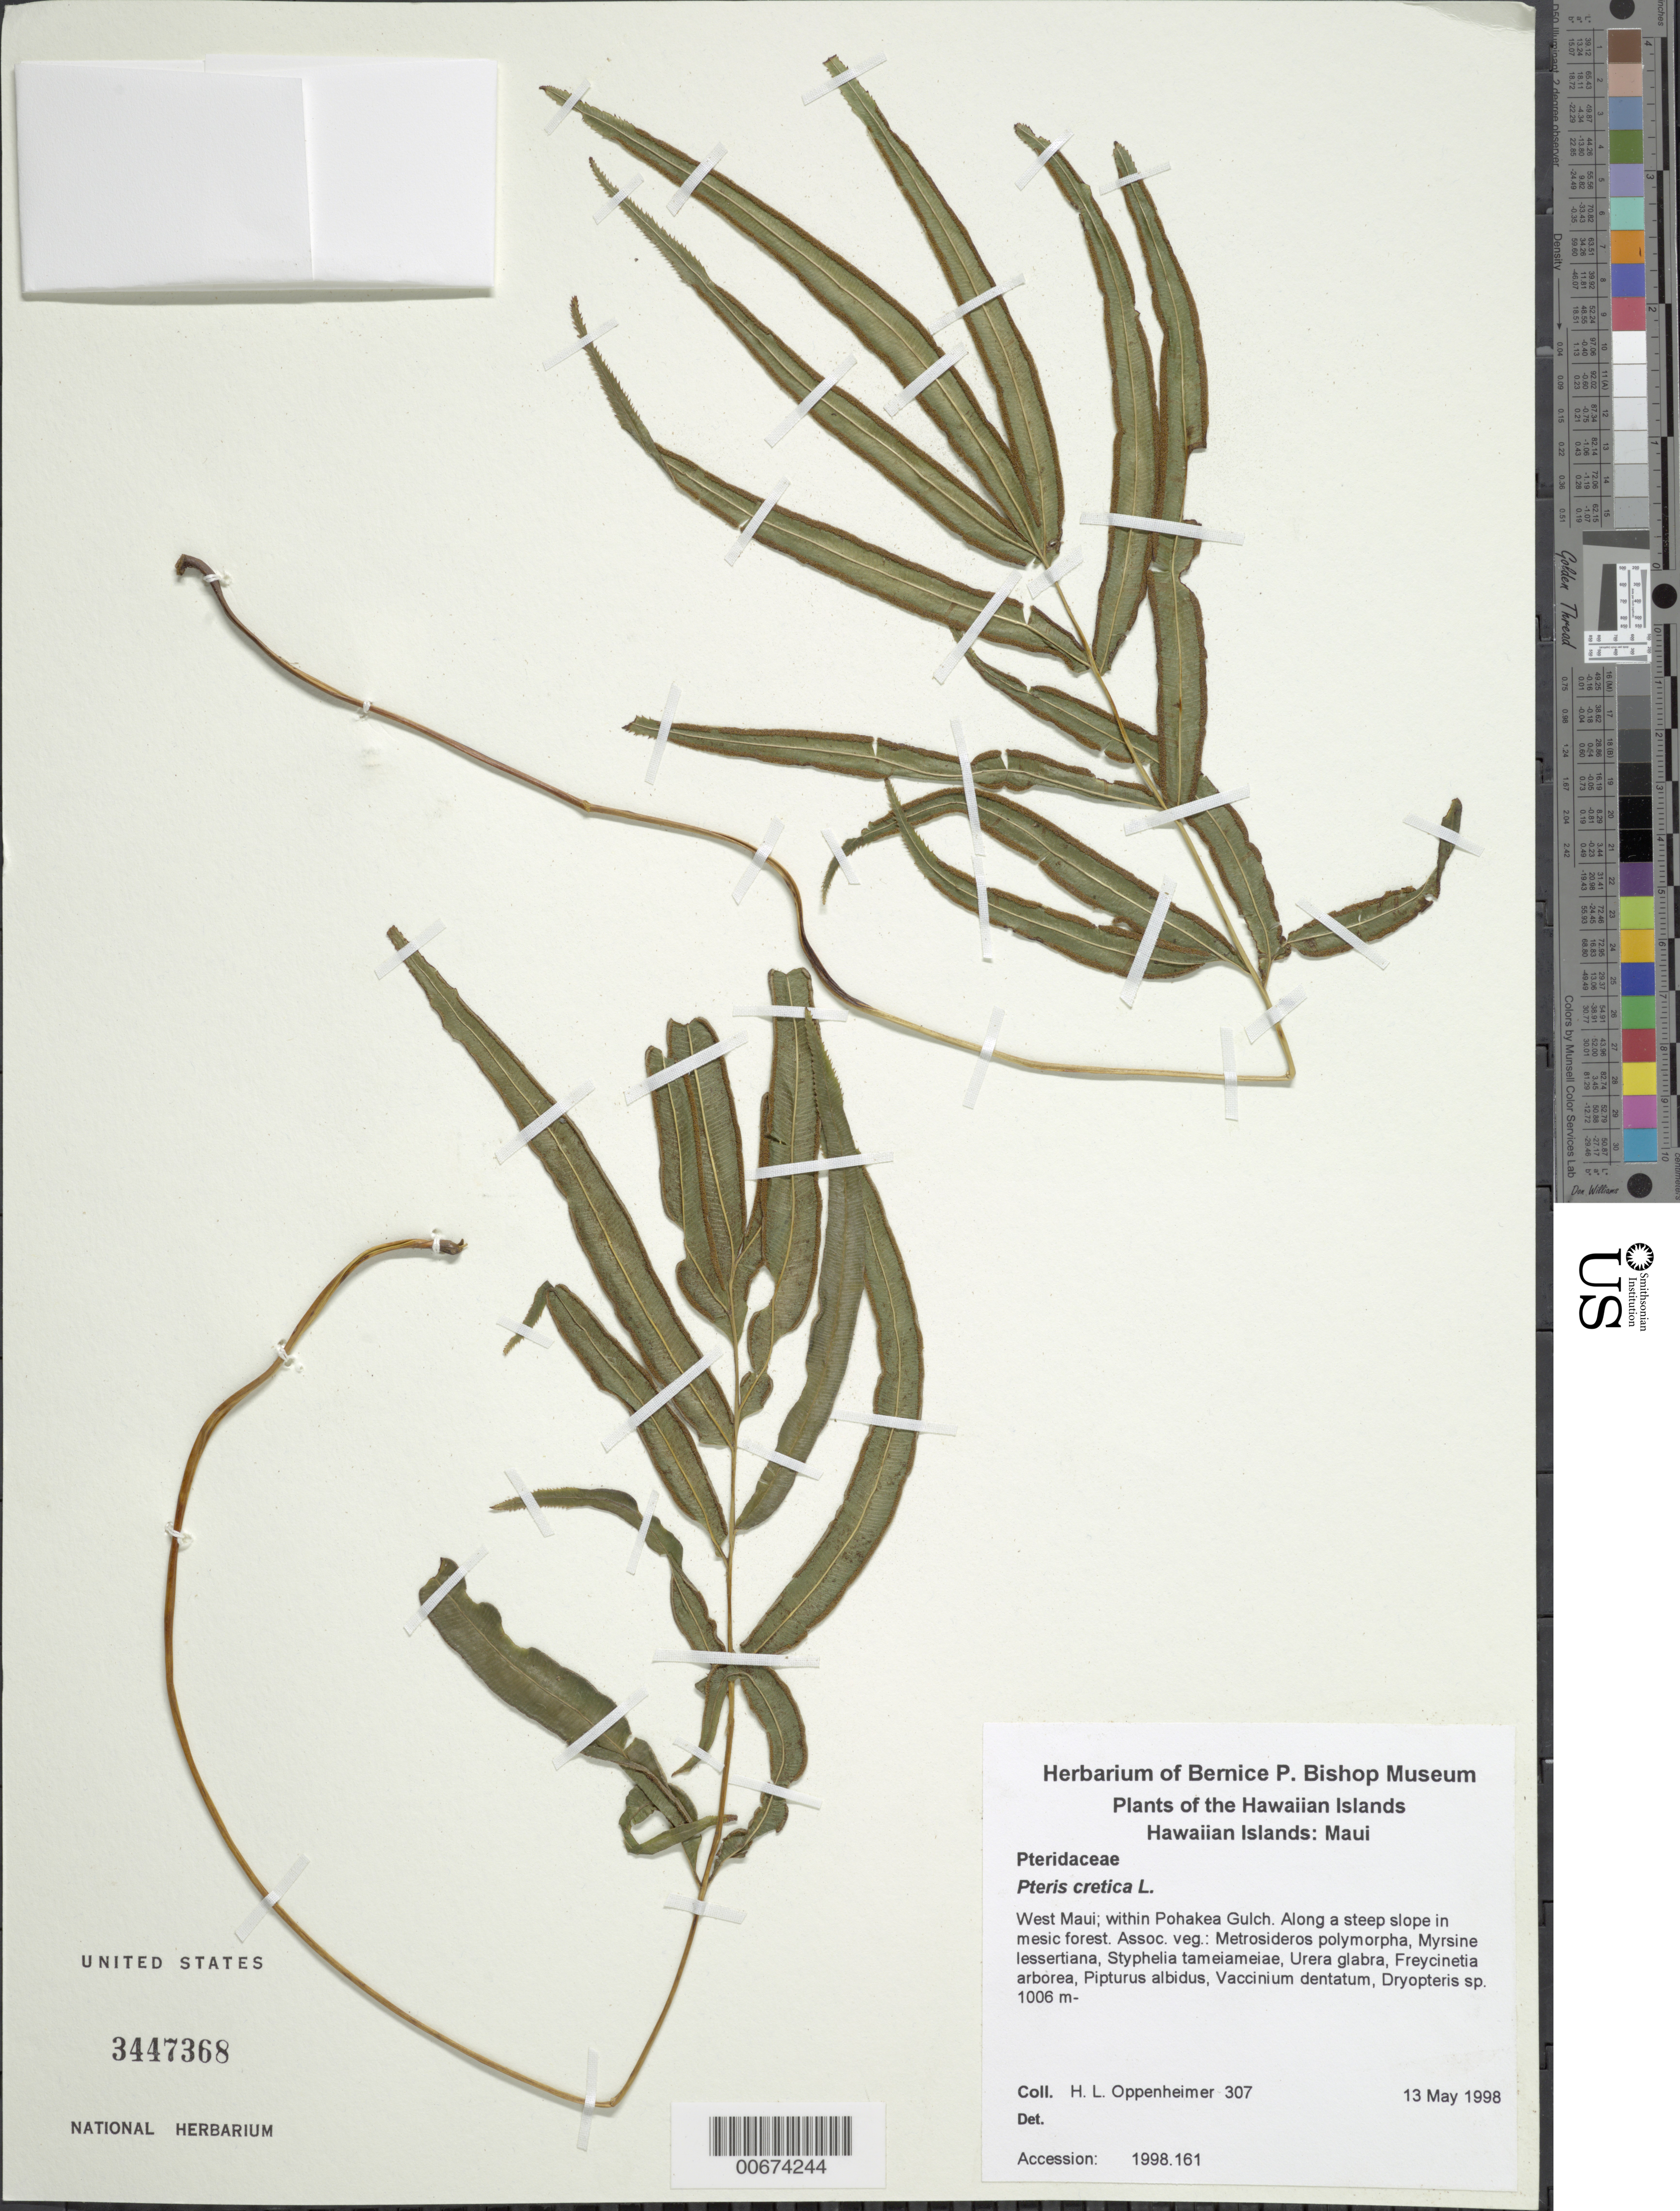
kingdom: Plantae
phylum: Tracheophyta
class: Polypodiopsida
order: Polypodiales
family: Pteridaceae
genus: Pteris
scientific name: Pteris cretica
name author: L.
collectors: H. L. Oppenheimer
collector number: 307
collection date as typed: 13 May 1998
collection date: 1998-05-13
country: United States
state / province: Hawaii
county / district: Maui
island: Maui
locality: W Maui; within Pohakea Gulch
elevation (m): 1006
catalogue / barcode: US 3447368